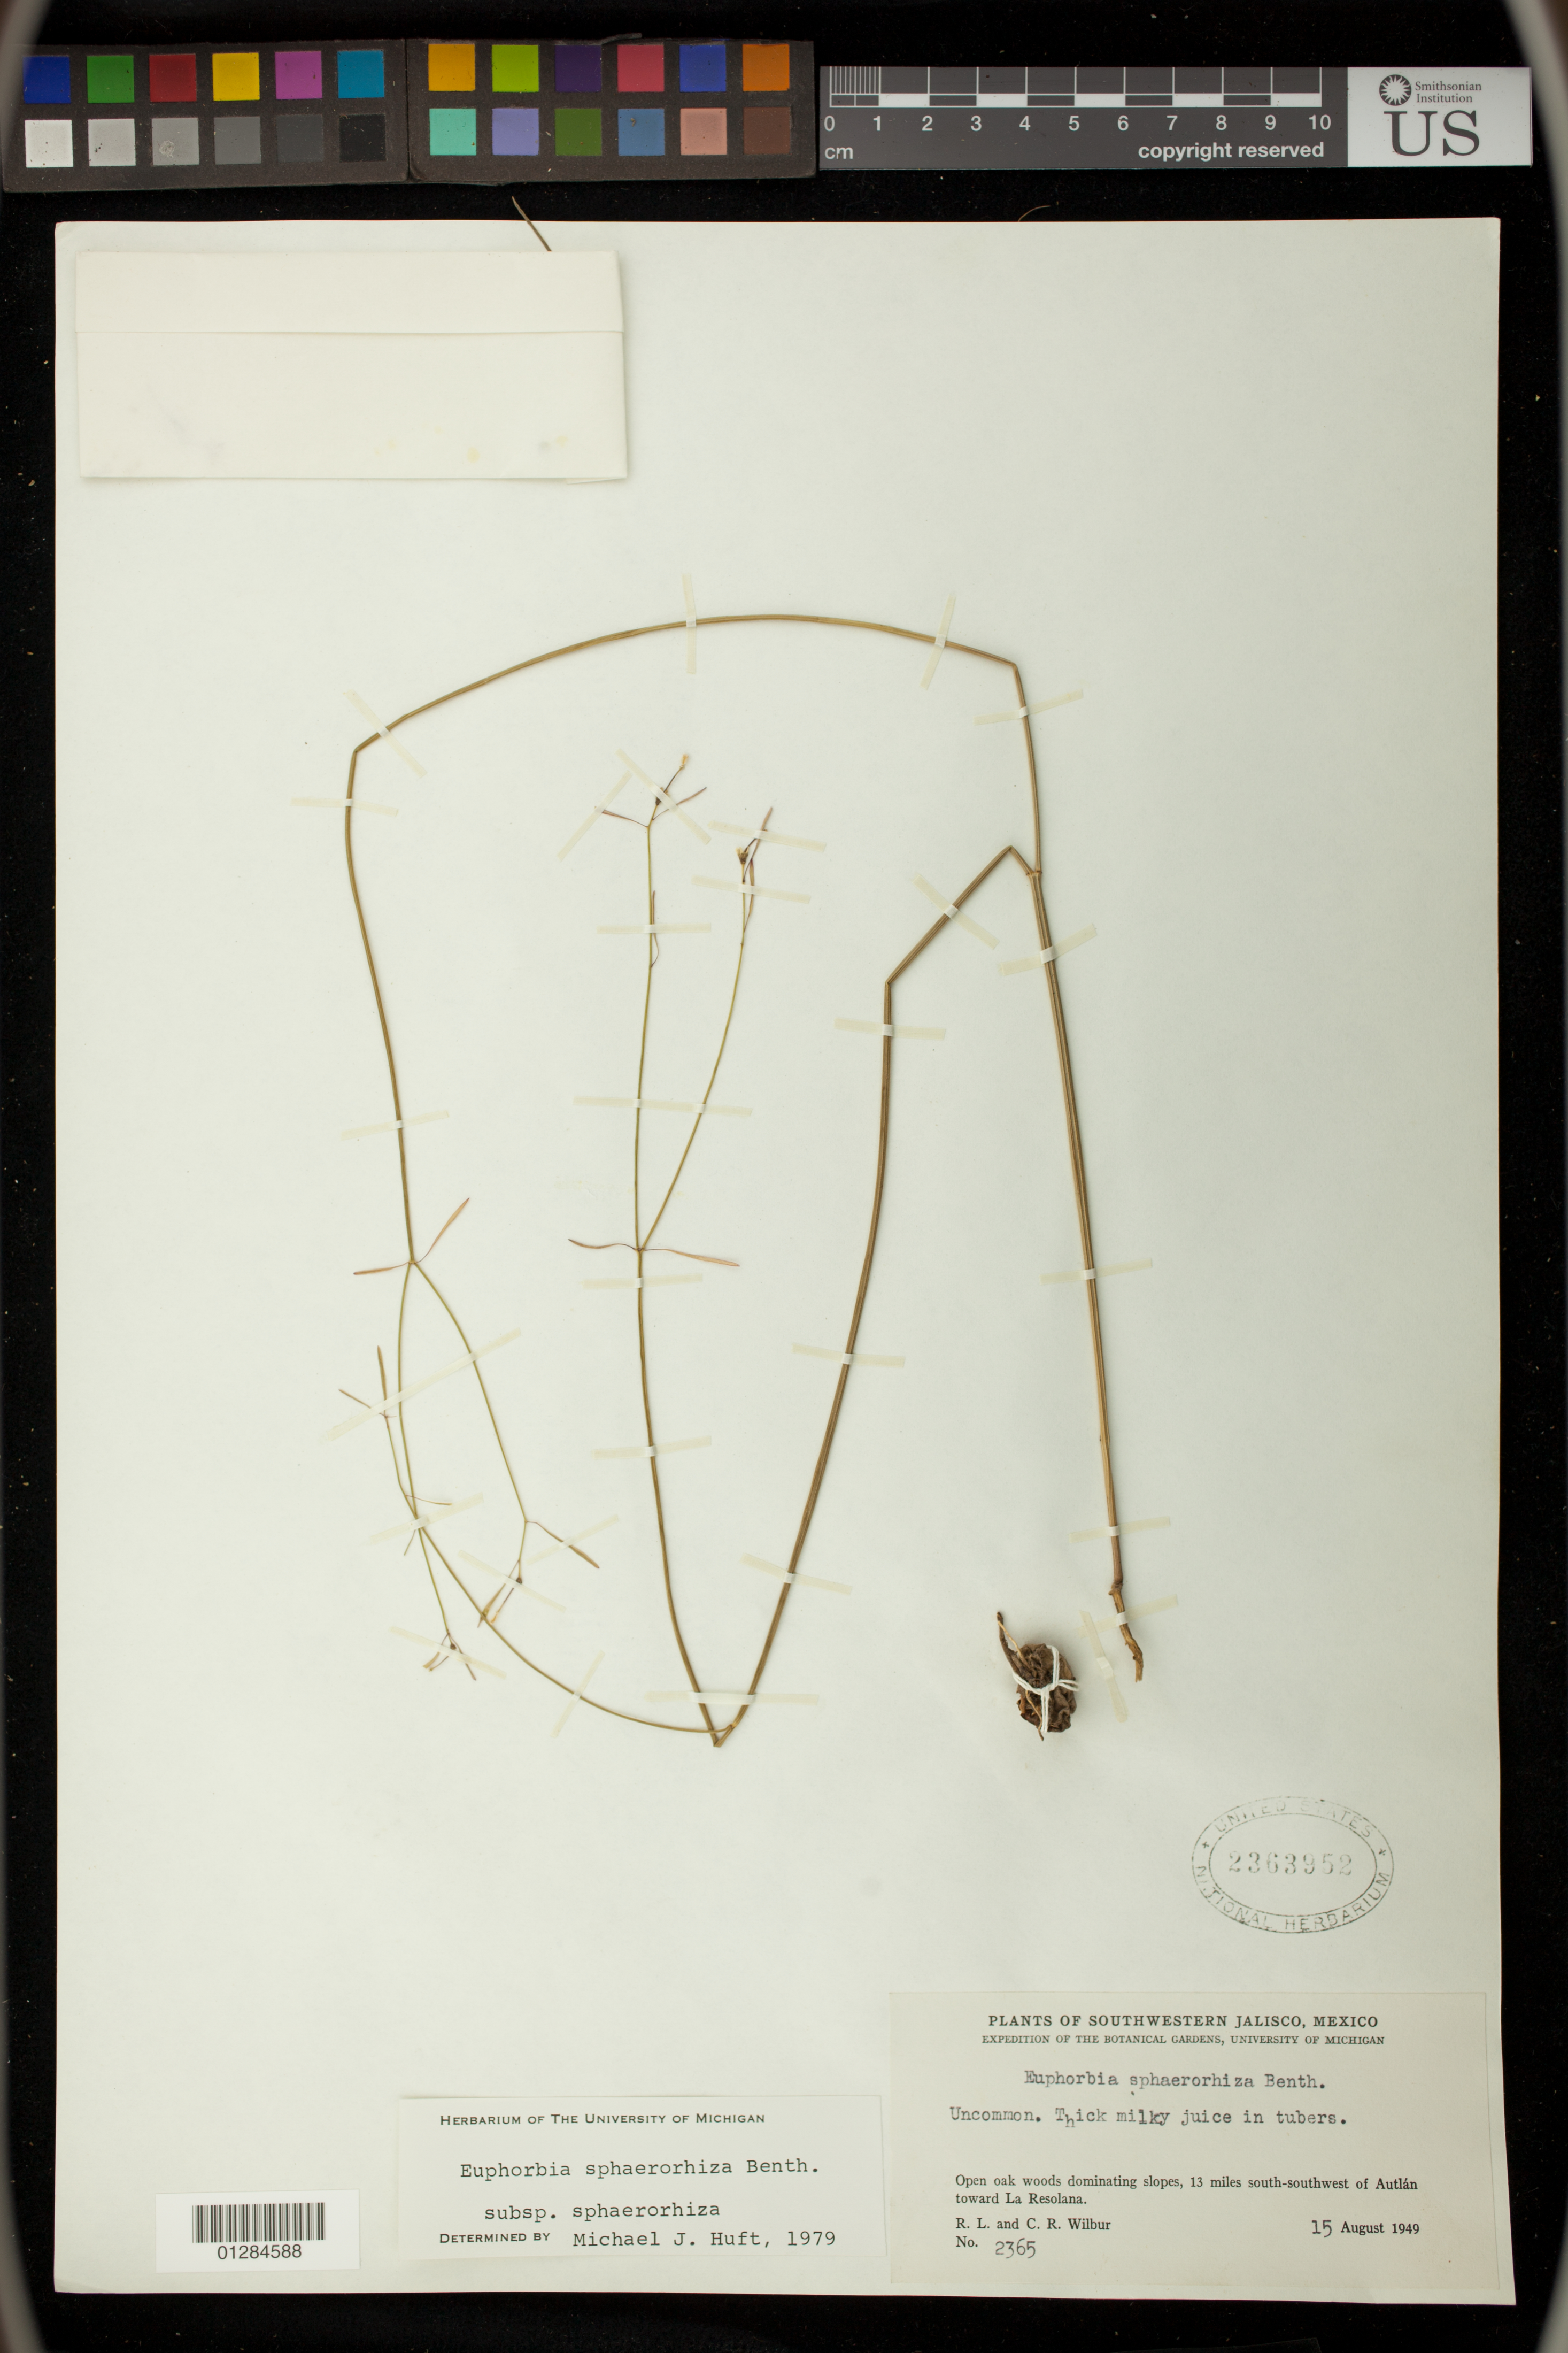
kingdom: Plantae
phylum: Tracheophyta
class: Magnoliopsida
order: Malpighiales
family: Euphorbiaceae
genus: Euphorbia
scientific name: Euphorbia sphaerorhiza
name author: Benth.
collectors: R. L. Wilbur & C. Wilbur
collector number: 2365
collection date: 1949-08-15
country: Mexico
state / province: Jalisco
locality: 13 miles south-southwest of Autlan toward La Resolana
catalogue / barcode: US 2363952